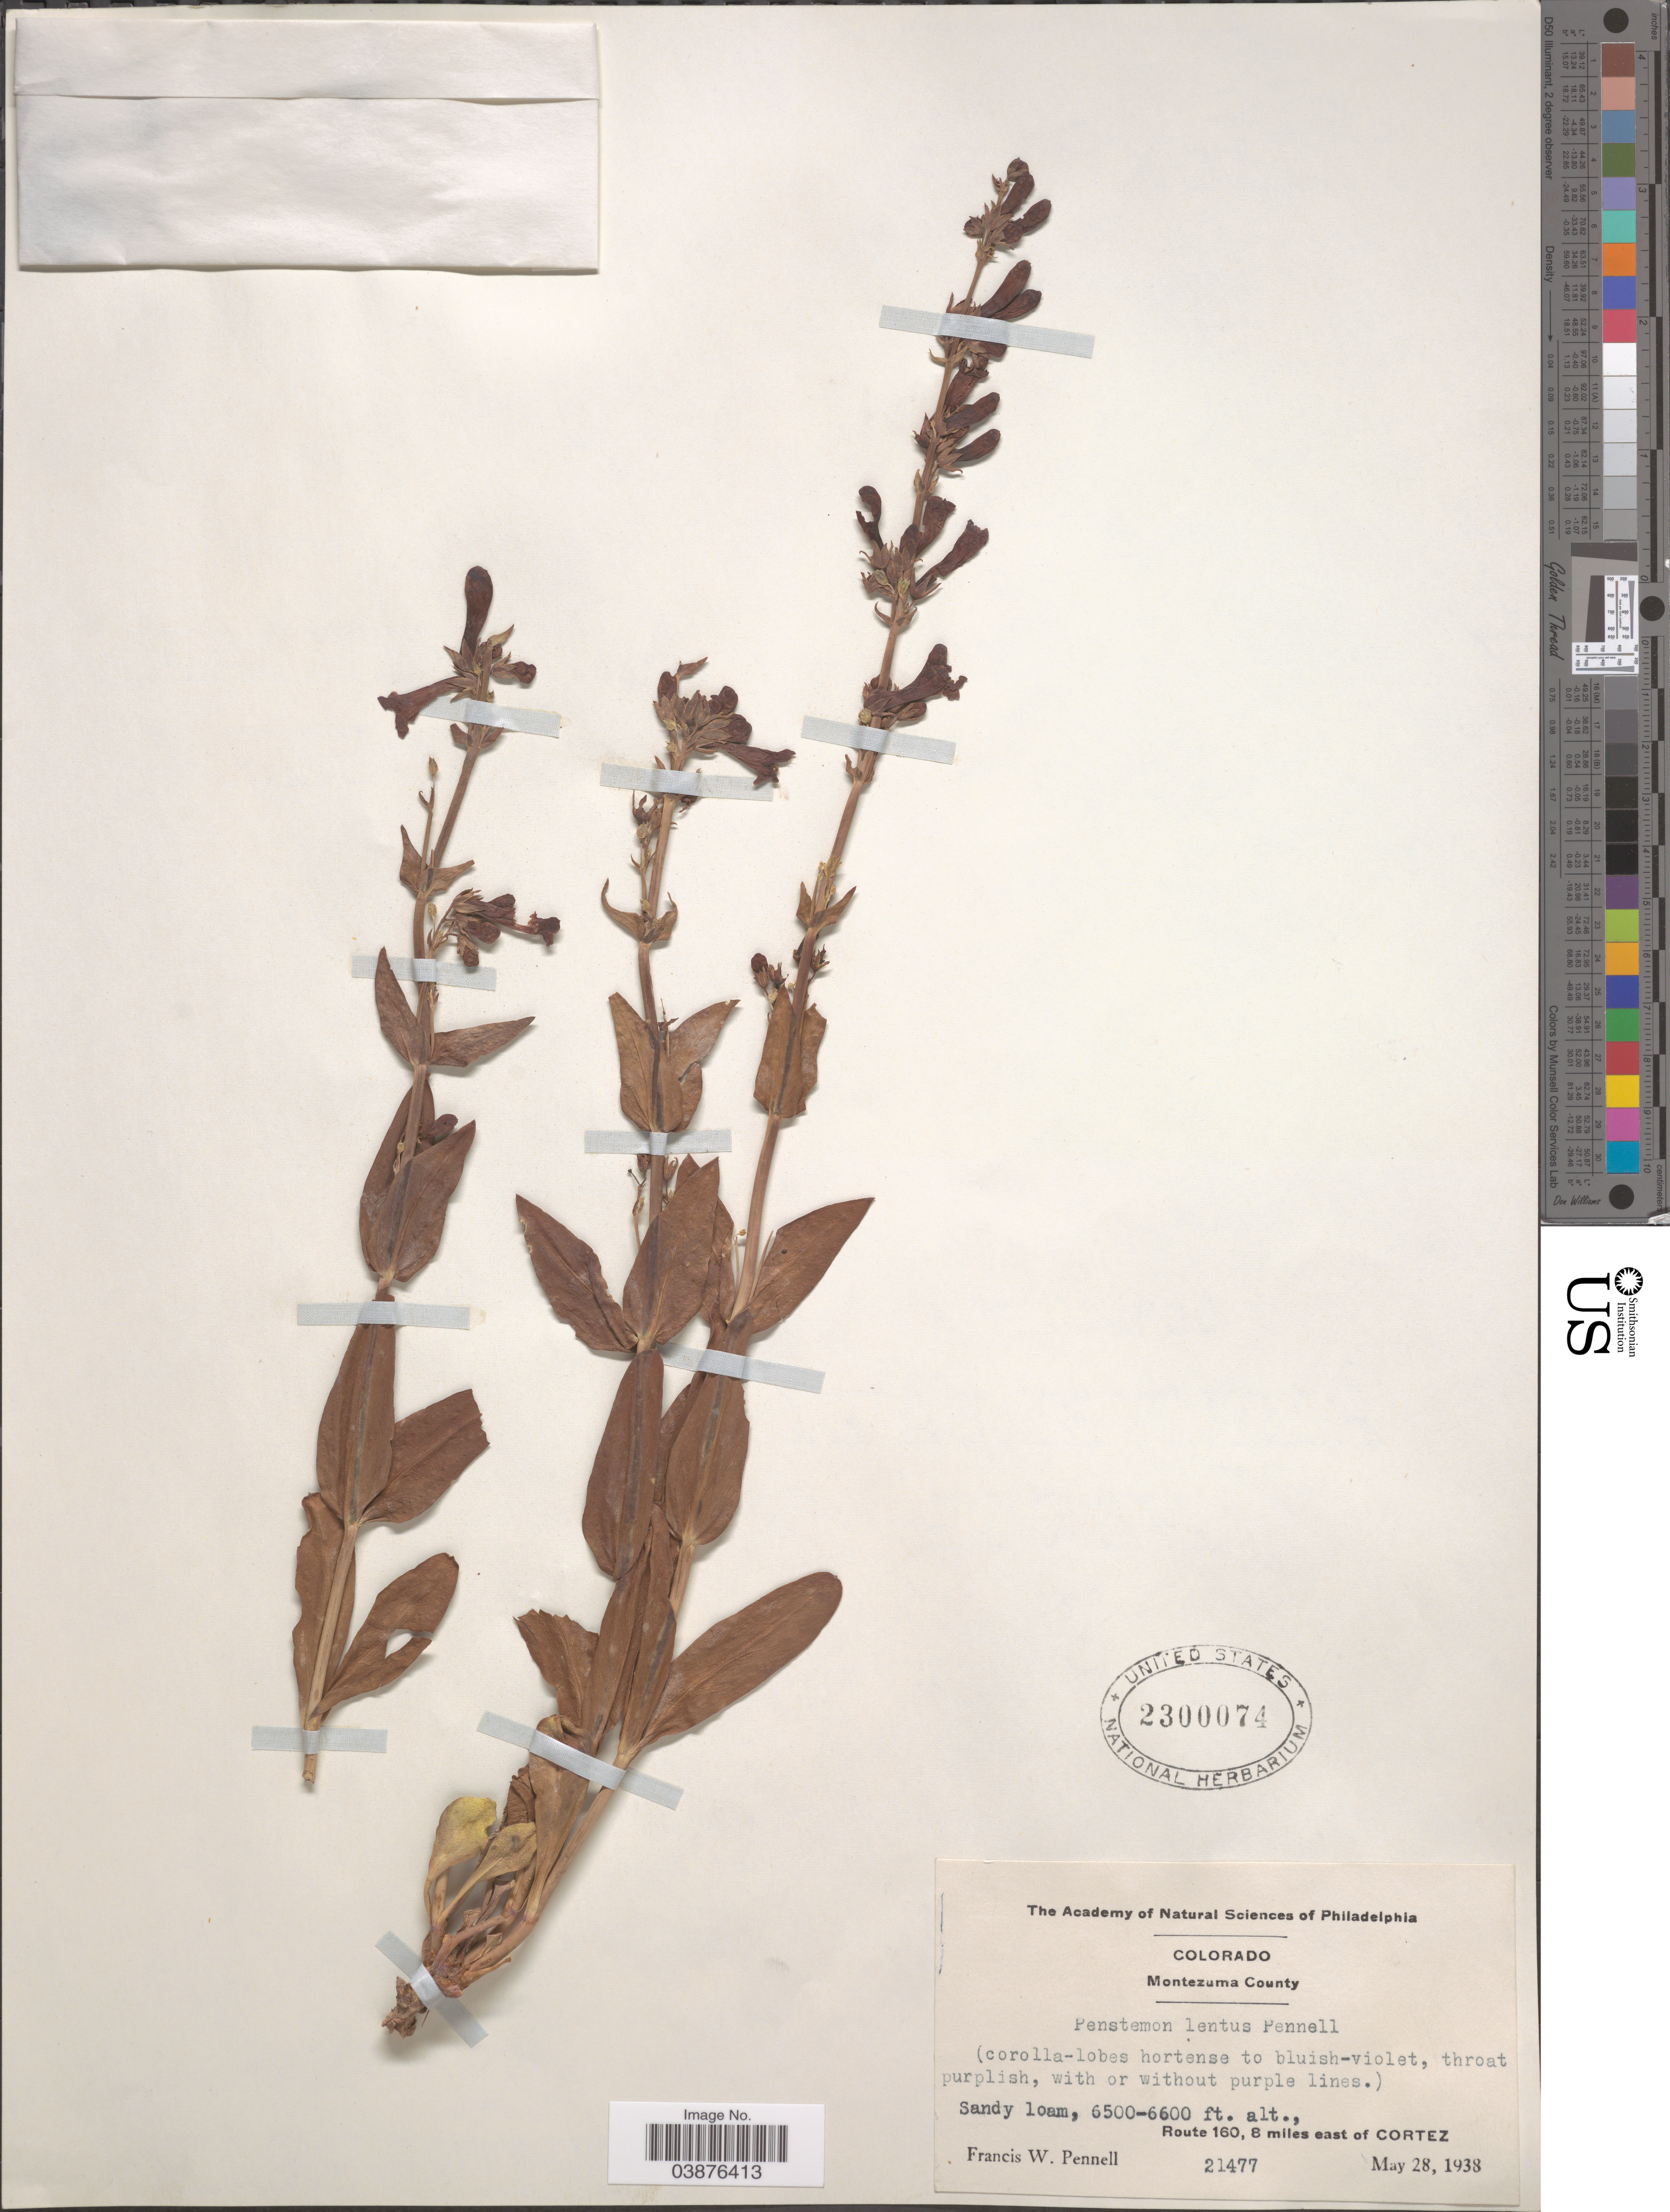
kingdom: Plantae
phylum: Tracheophyta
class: Magnoliopsida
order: Lamiales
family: Plantaginaceae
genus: Penstemon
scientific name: Penstemon lentus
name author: Pennell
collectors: F. W. Pennell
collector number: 21477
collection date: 1938-05-28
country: United States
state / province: Colorado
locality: Montezuma County. Sandy loam, Route 160, 8 miles east of Cortez.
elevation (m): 1981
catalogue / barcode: US 2300074